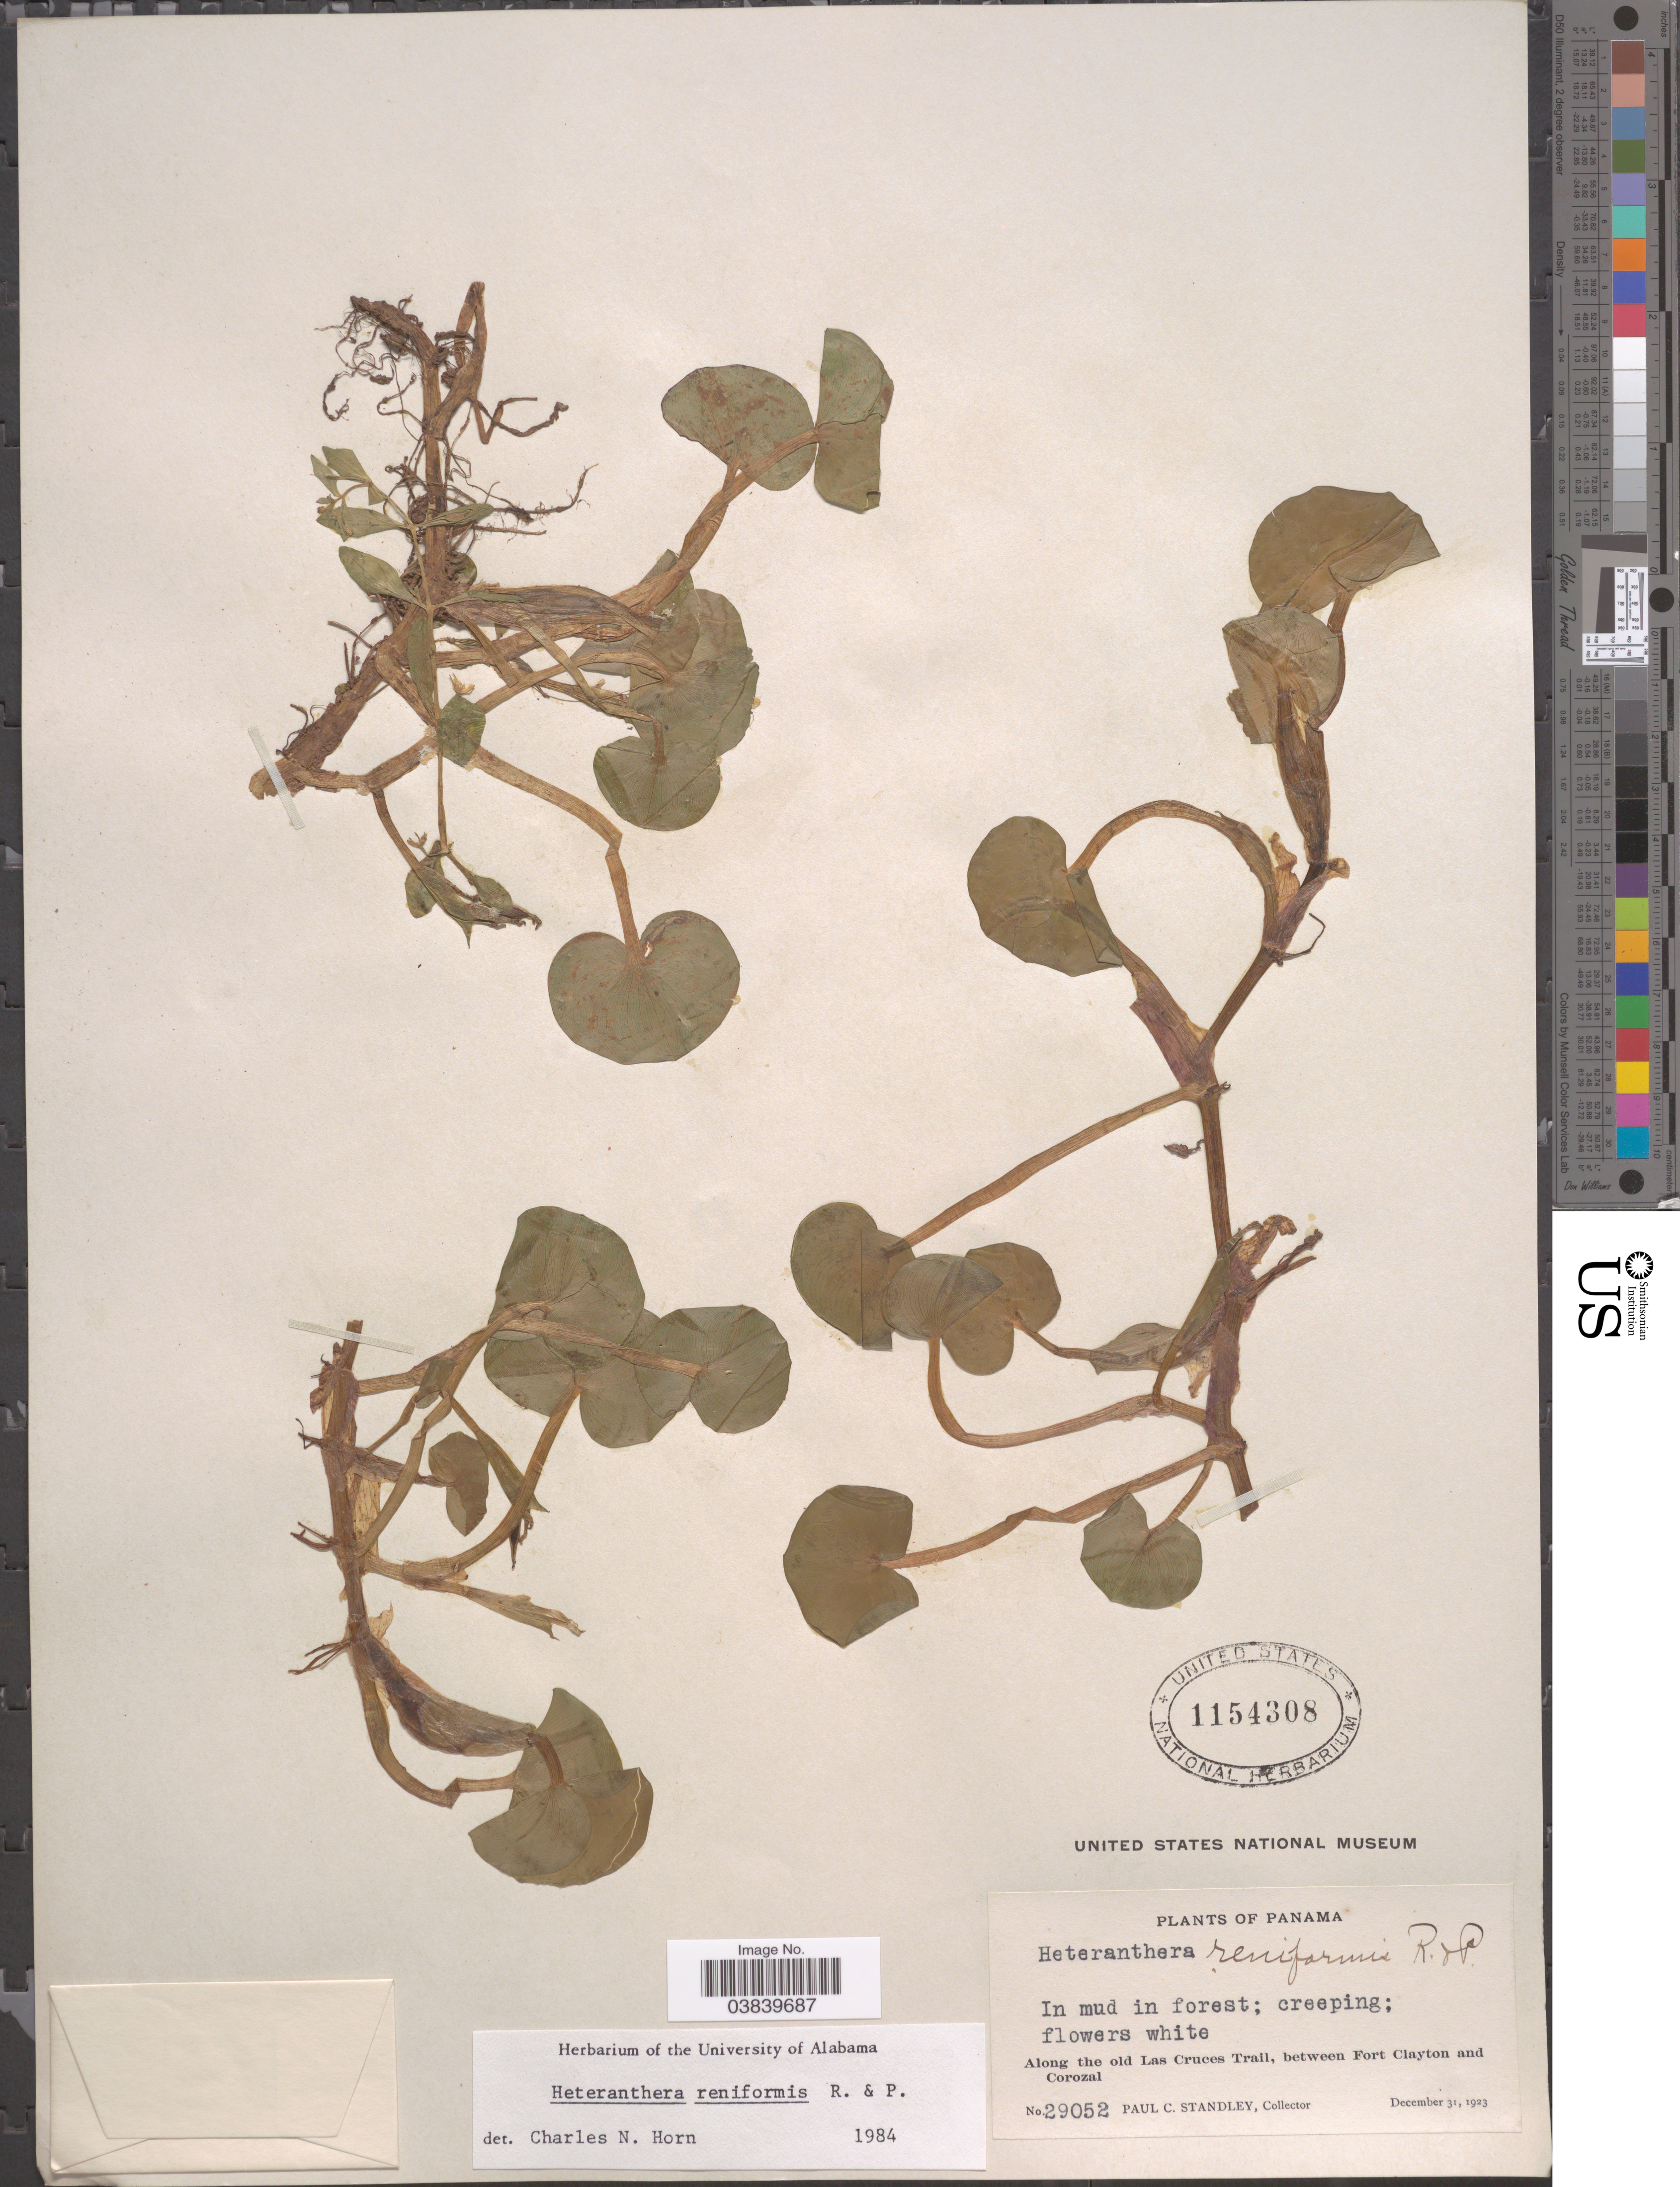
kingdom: Plantae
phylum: Tracheophyta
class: Liliopsida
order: Commelinales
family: Pontederiaceae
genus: Heteranthera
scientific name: Heteranthera reniformis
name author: Ruiz & Pav.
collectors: P. C. Standley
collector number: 29052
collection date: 1923-12-31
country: Panama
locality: Along the old Las Cruces Trail, between Fort Clayton and Corozal.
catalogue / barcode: US 1154308